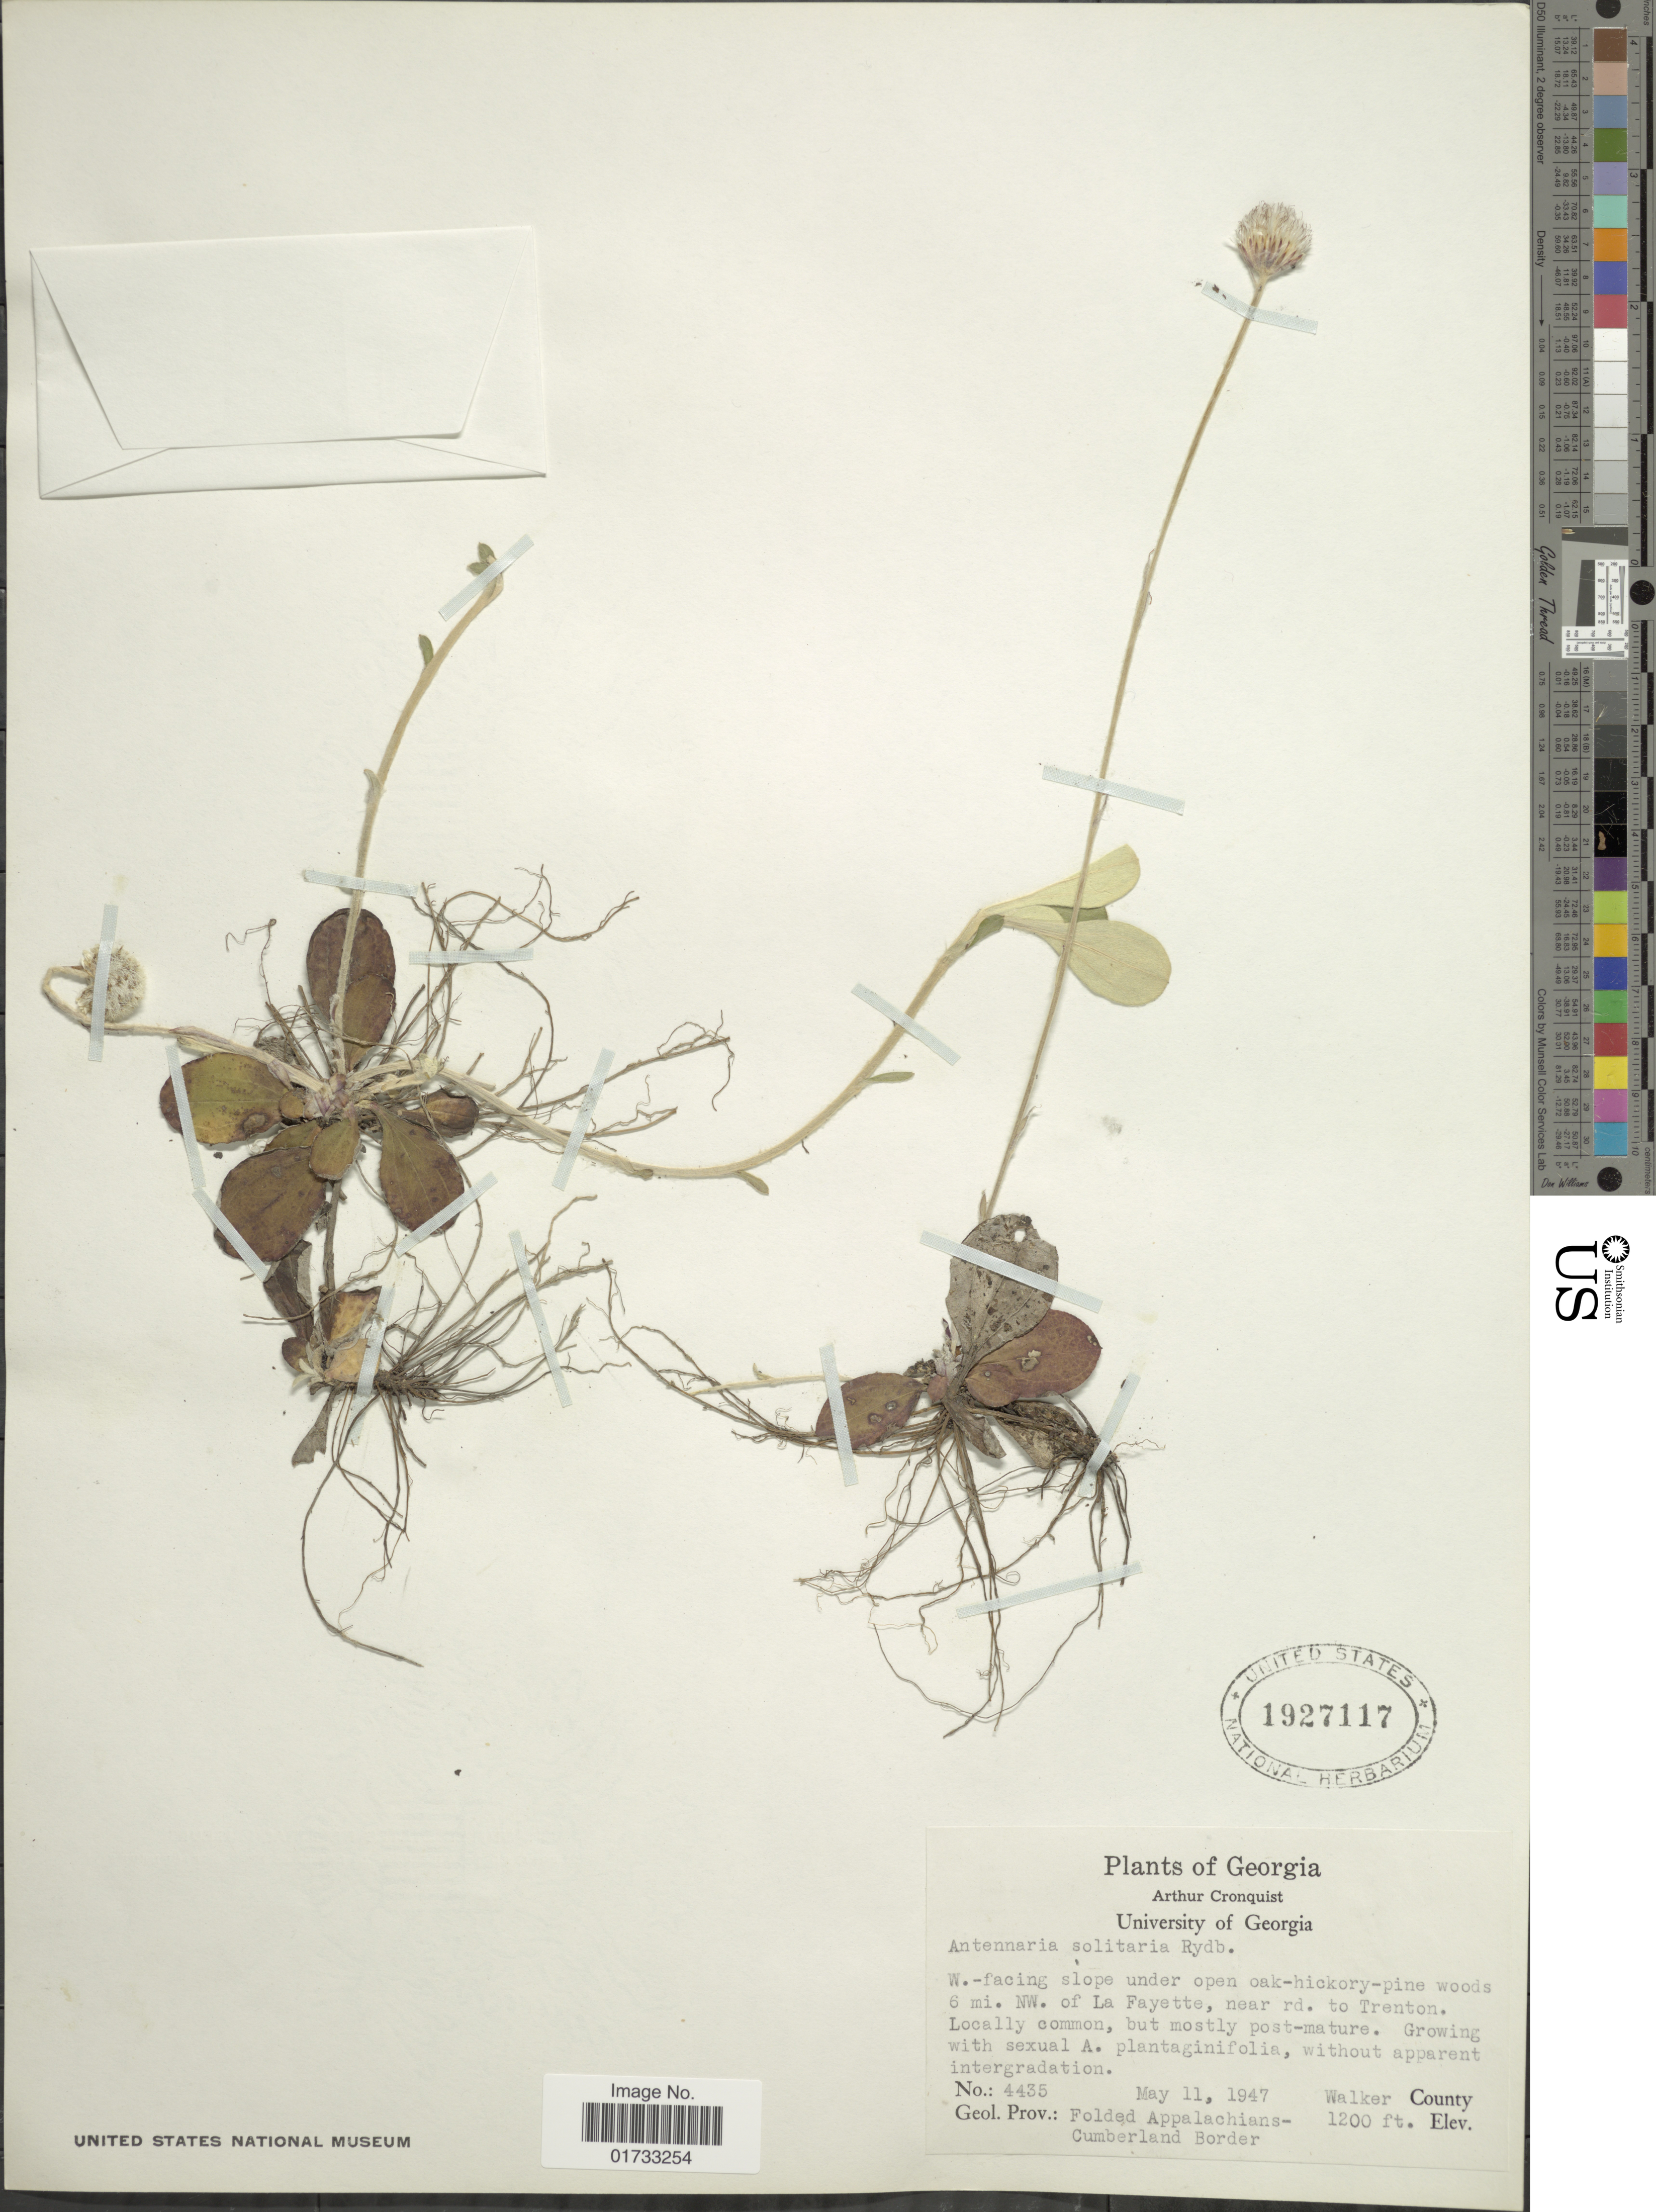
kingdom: Plantae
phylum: Tracheophyta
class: Magnoliopsida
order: Asterales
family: Asteraceae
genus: Antennaria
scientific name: Antennaria solitaria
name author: Rydb.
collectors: A. J. Cronquist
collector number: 4435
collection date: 1947-05-11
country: United States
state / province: Georgia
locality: W.-facing slope under open oak-hickory-pine woods 6 mi. NW. of La Fayette, near rd. to Trenton, Walker County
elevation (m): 3658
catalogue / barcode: US 1927117